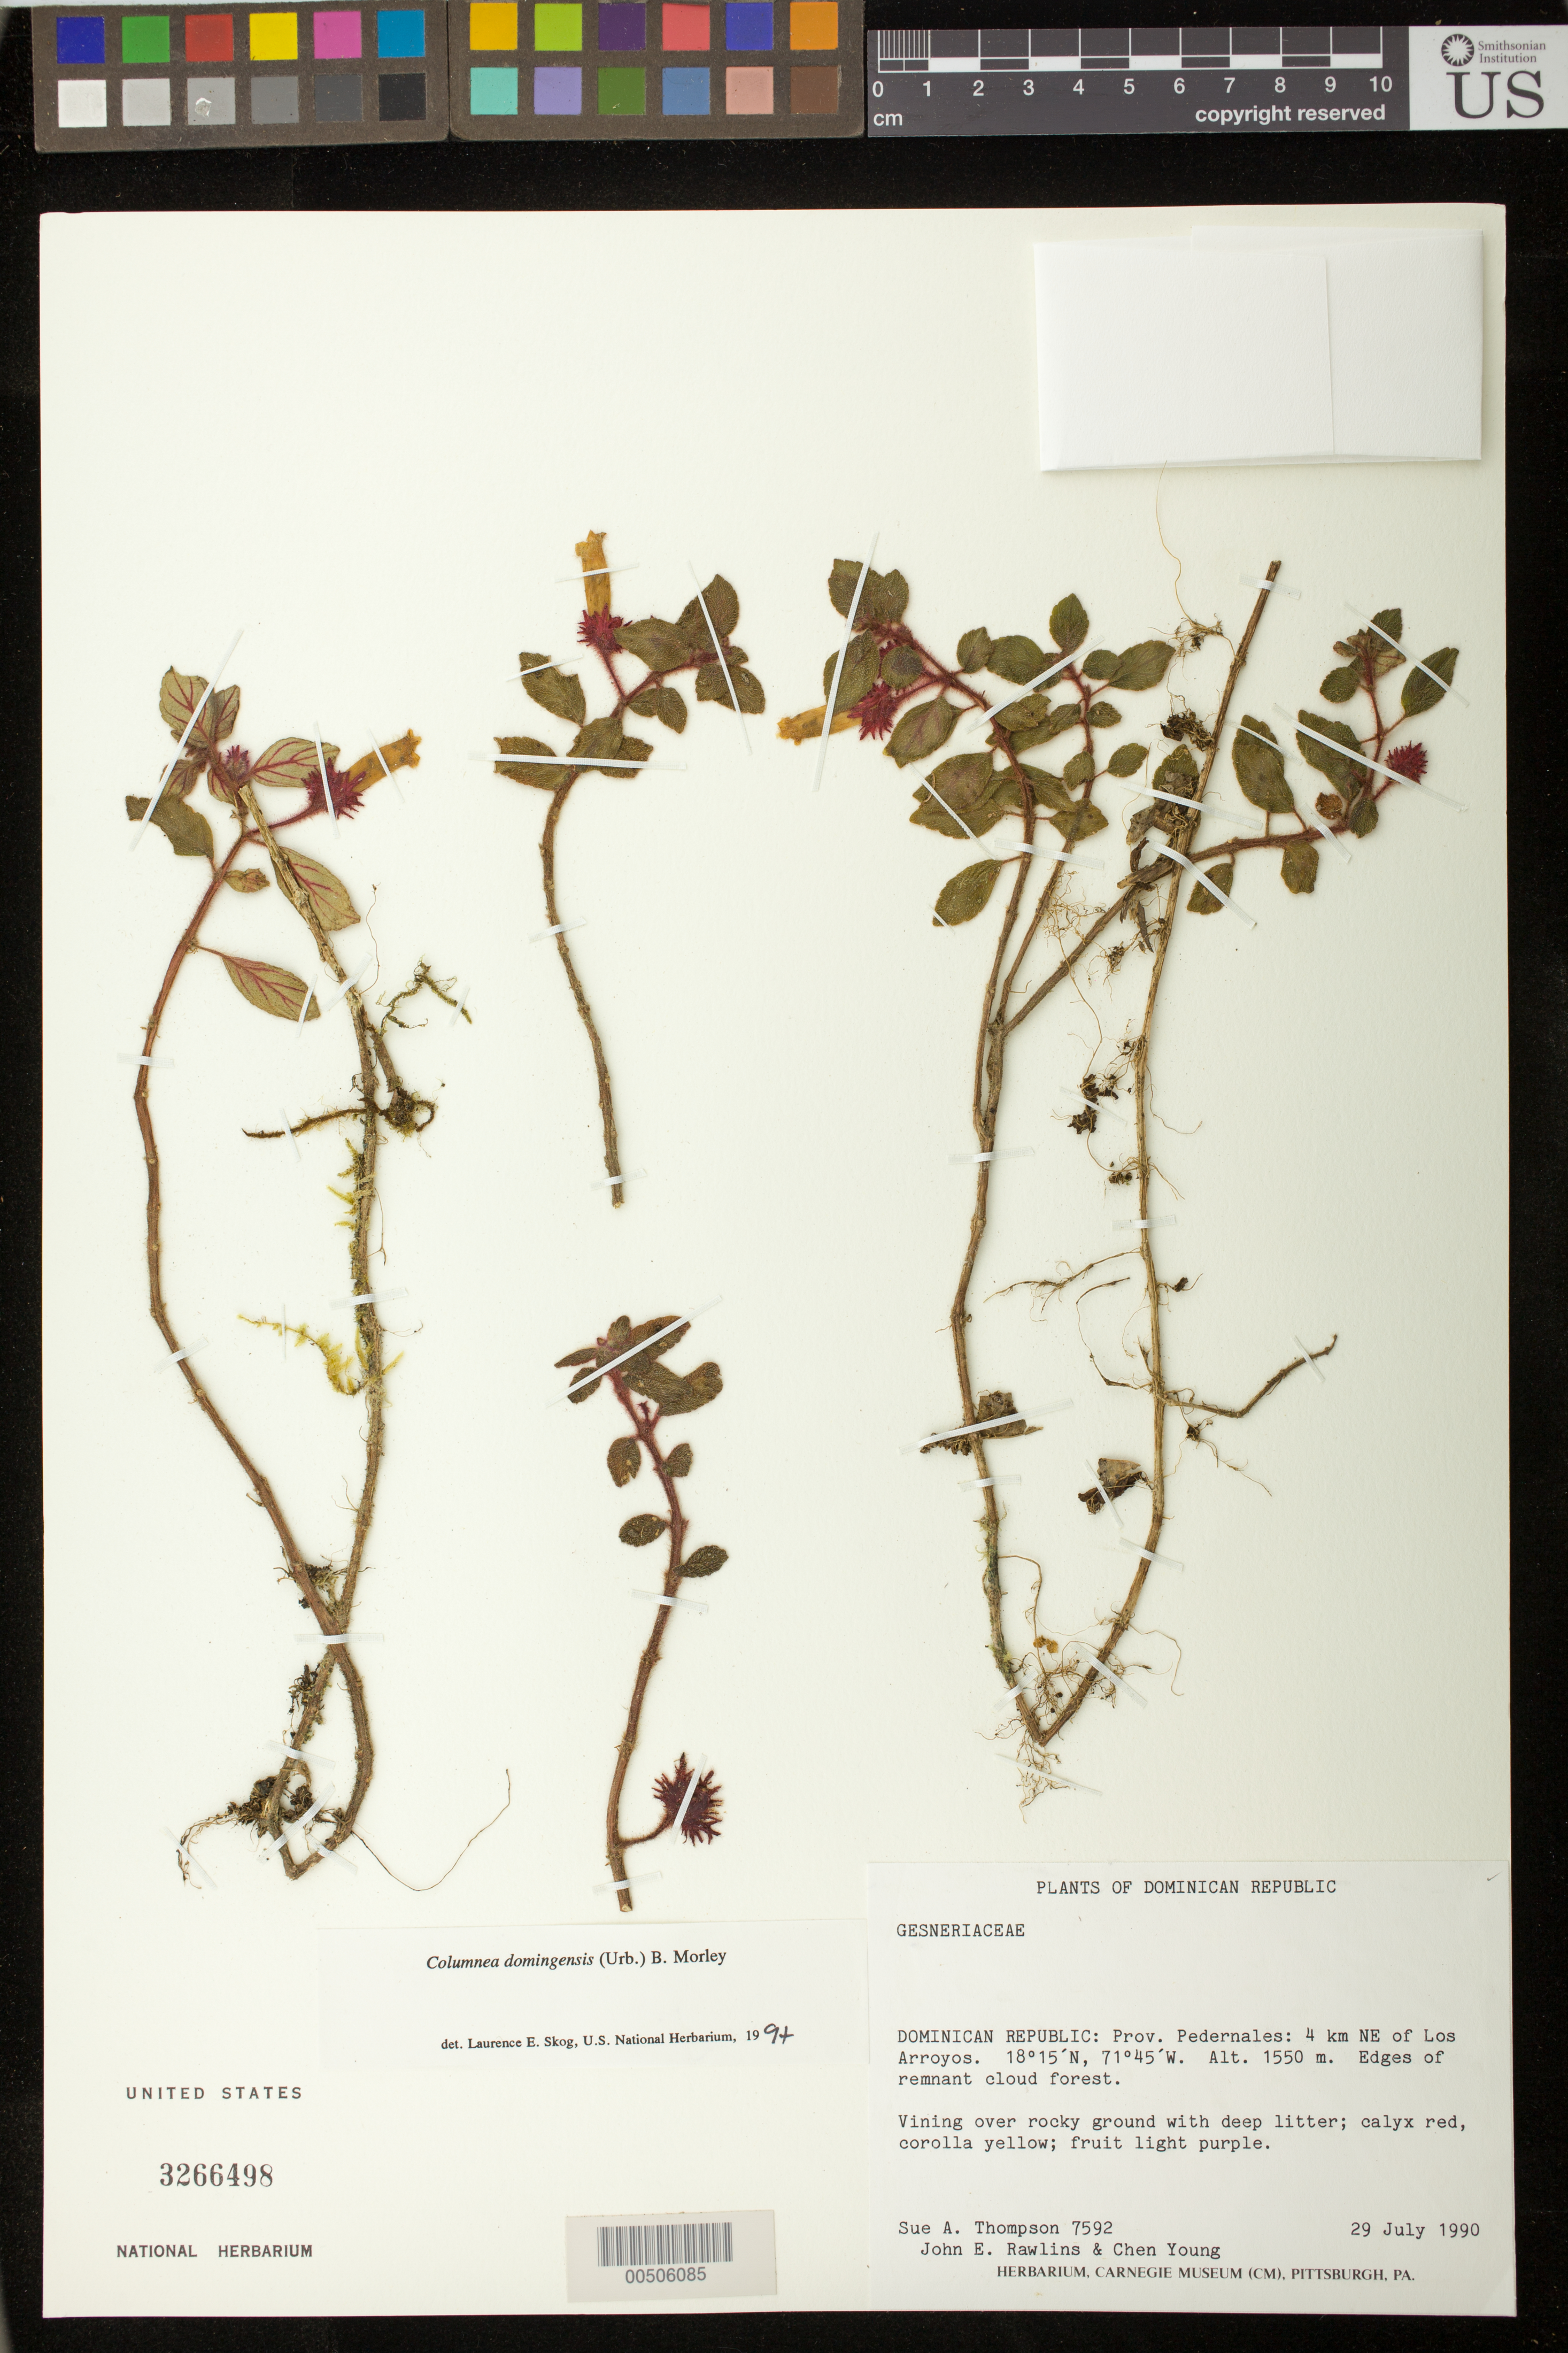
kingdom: Plantae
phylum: Tracheophyta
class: Magnoliopsida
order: Lamiales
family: Gesneriaceae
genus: Columnea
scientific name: Columnea domingensis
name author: (Urb.) B.D. Morley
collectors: S. A. Thompson, J. Rawlins & C. Young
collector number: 7592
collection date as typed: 29 Jul 1990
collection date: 1990-07-29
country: Dominican Republic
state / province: Pedernales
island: Hispaniola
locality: NE of Los Arroyos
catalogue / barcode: US 3266498